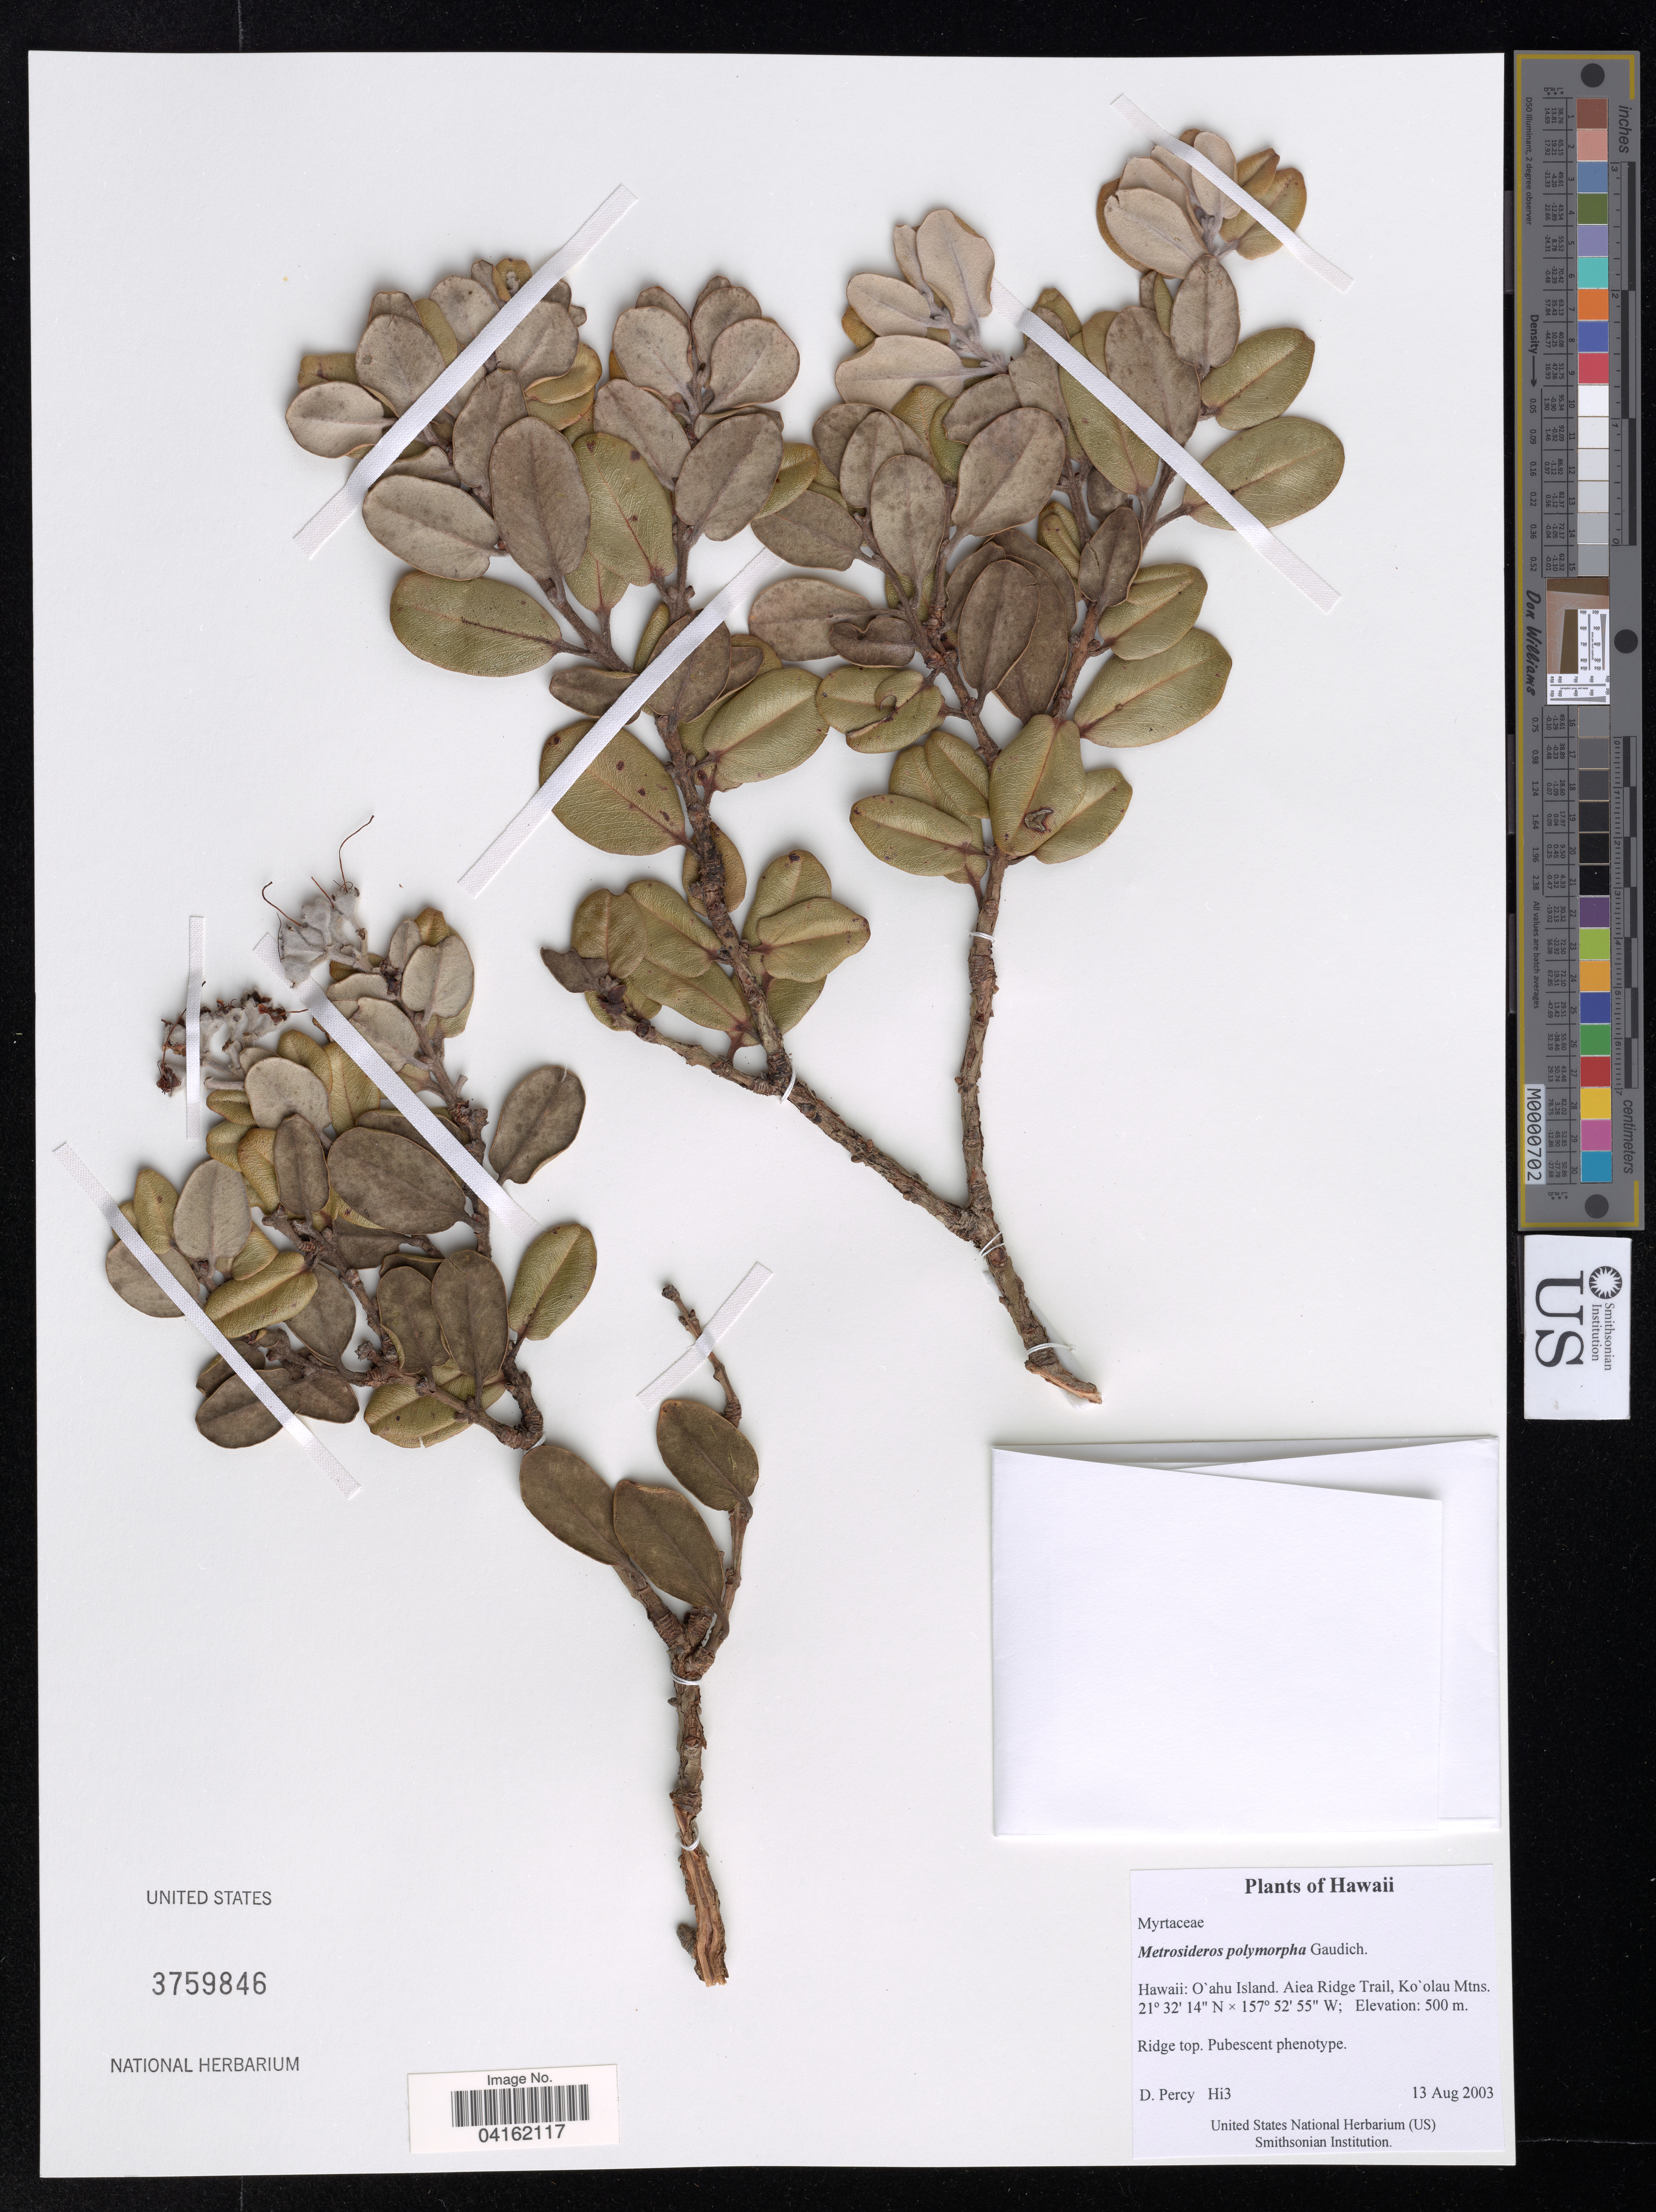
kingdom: Plantae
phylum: Tracheophyta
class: Magnoliopsida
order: Myrtales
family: Myrtaceae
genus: Metrosideros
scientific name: Metrosideros polymorpha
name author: Gaudich.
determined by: Percy, D. M.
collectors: D. Percy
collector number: Hi3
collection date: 2003-08-13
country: United States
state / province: Hawaii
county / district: Honolulu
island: Oahu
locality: Aiea Ridge Trail, Ko'olau Mtns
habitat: Ridge top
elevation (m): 500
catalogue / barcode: US 3759846